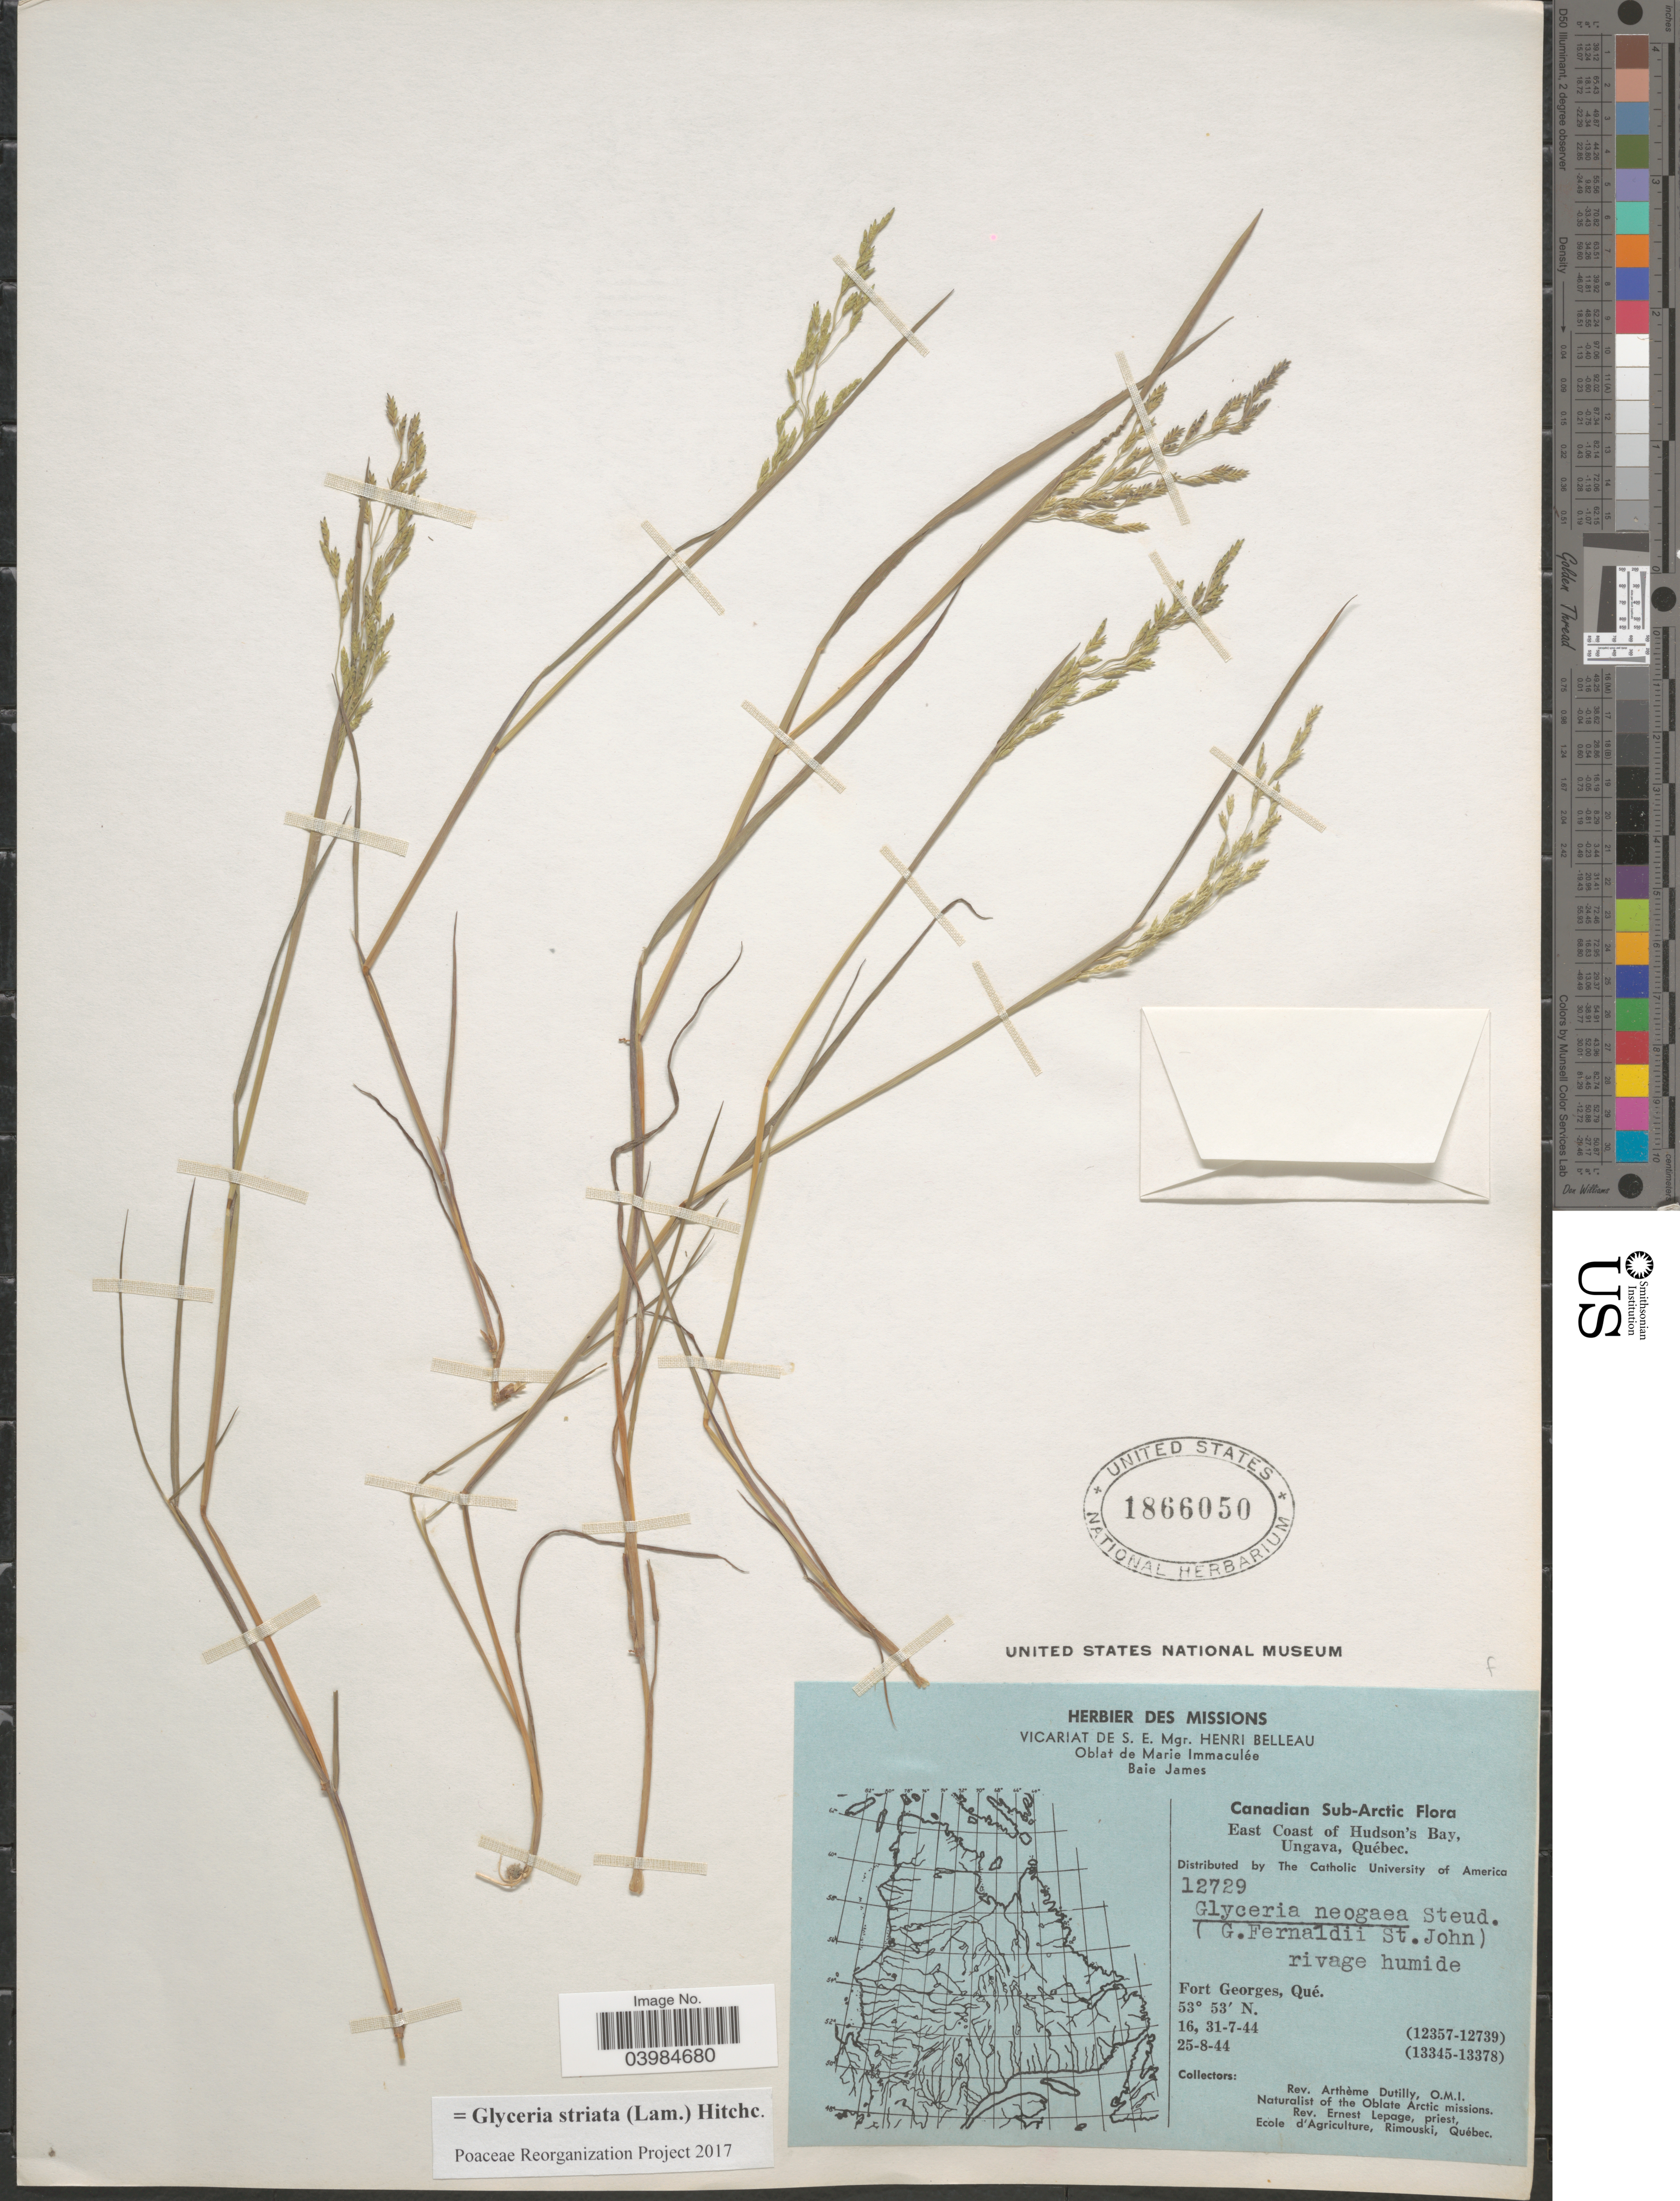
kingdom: Plantae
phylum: Tracheophyta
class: Liliopsida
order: Poales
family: Poaceae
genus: Glyceria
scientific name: Glyceria striata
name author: (Lam.) Hitchc.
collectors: A. Dutilly & E. Lepage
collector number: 12729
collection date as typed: Transcribed d/m/y: 16/7/44 to 25/8/44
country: Canada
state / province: Quebec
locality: Canadian Sub-Arctic. East Coast of Hudson's Bay, Ungava. Fort Georges.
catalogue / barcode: US 1866050